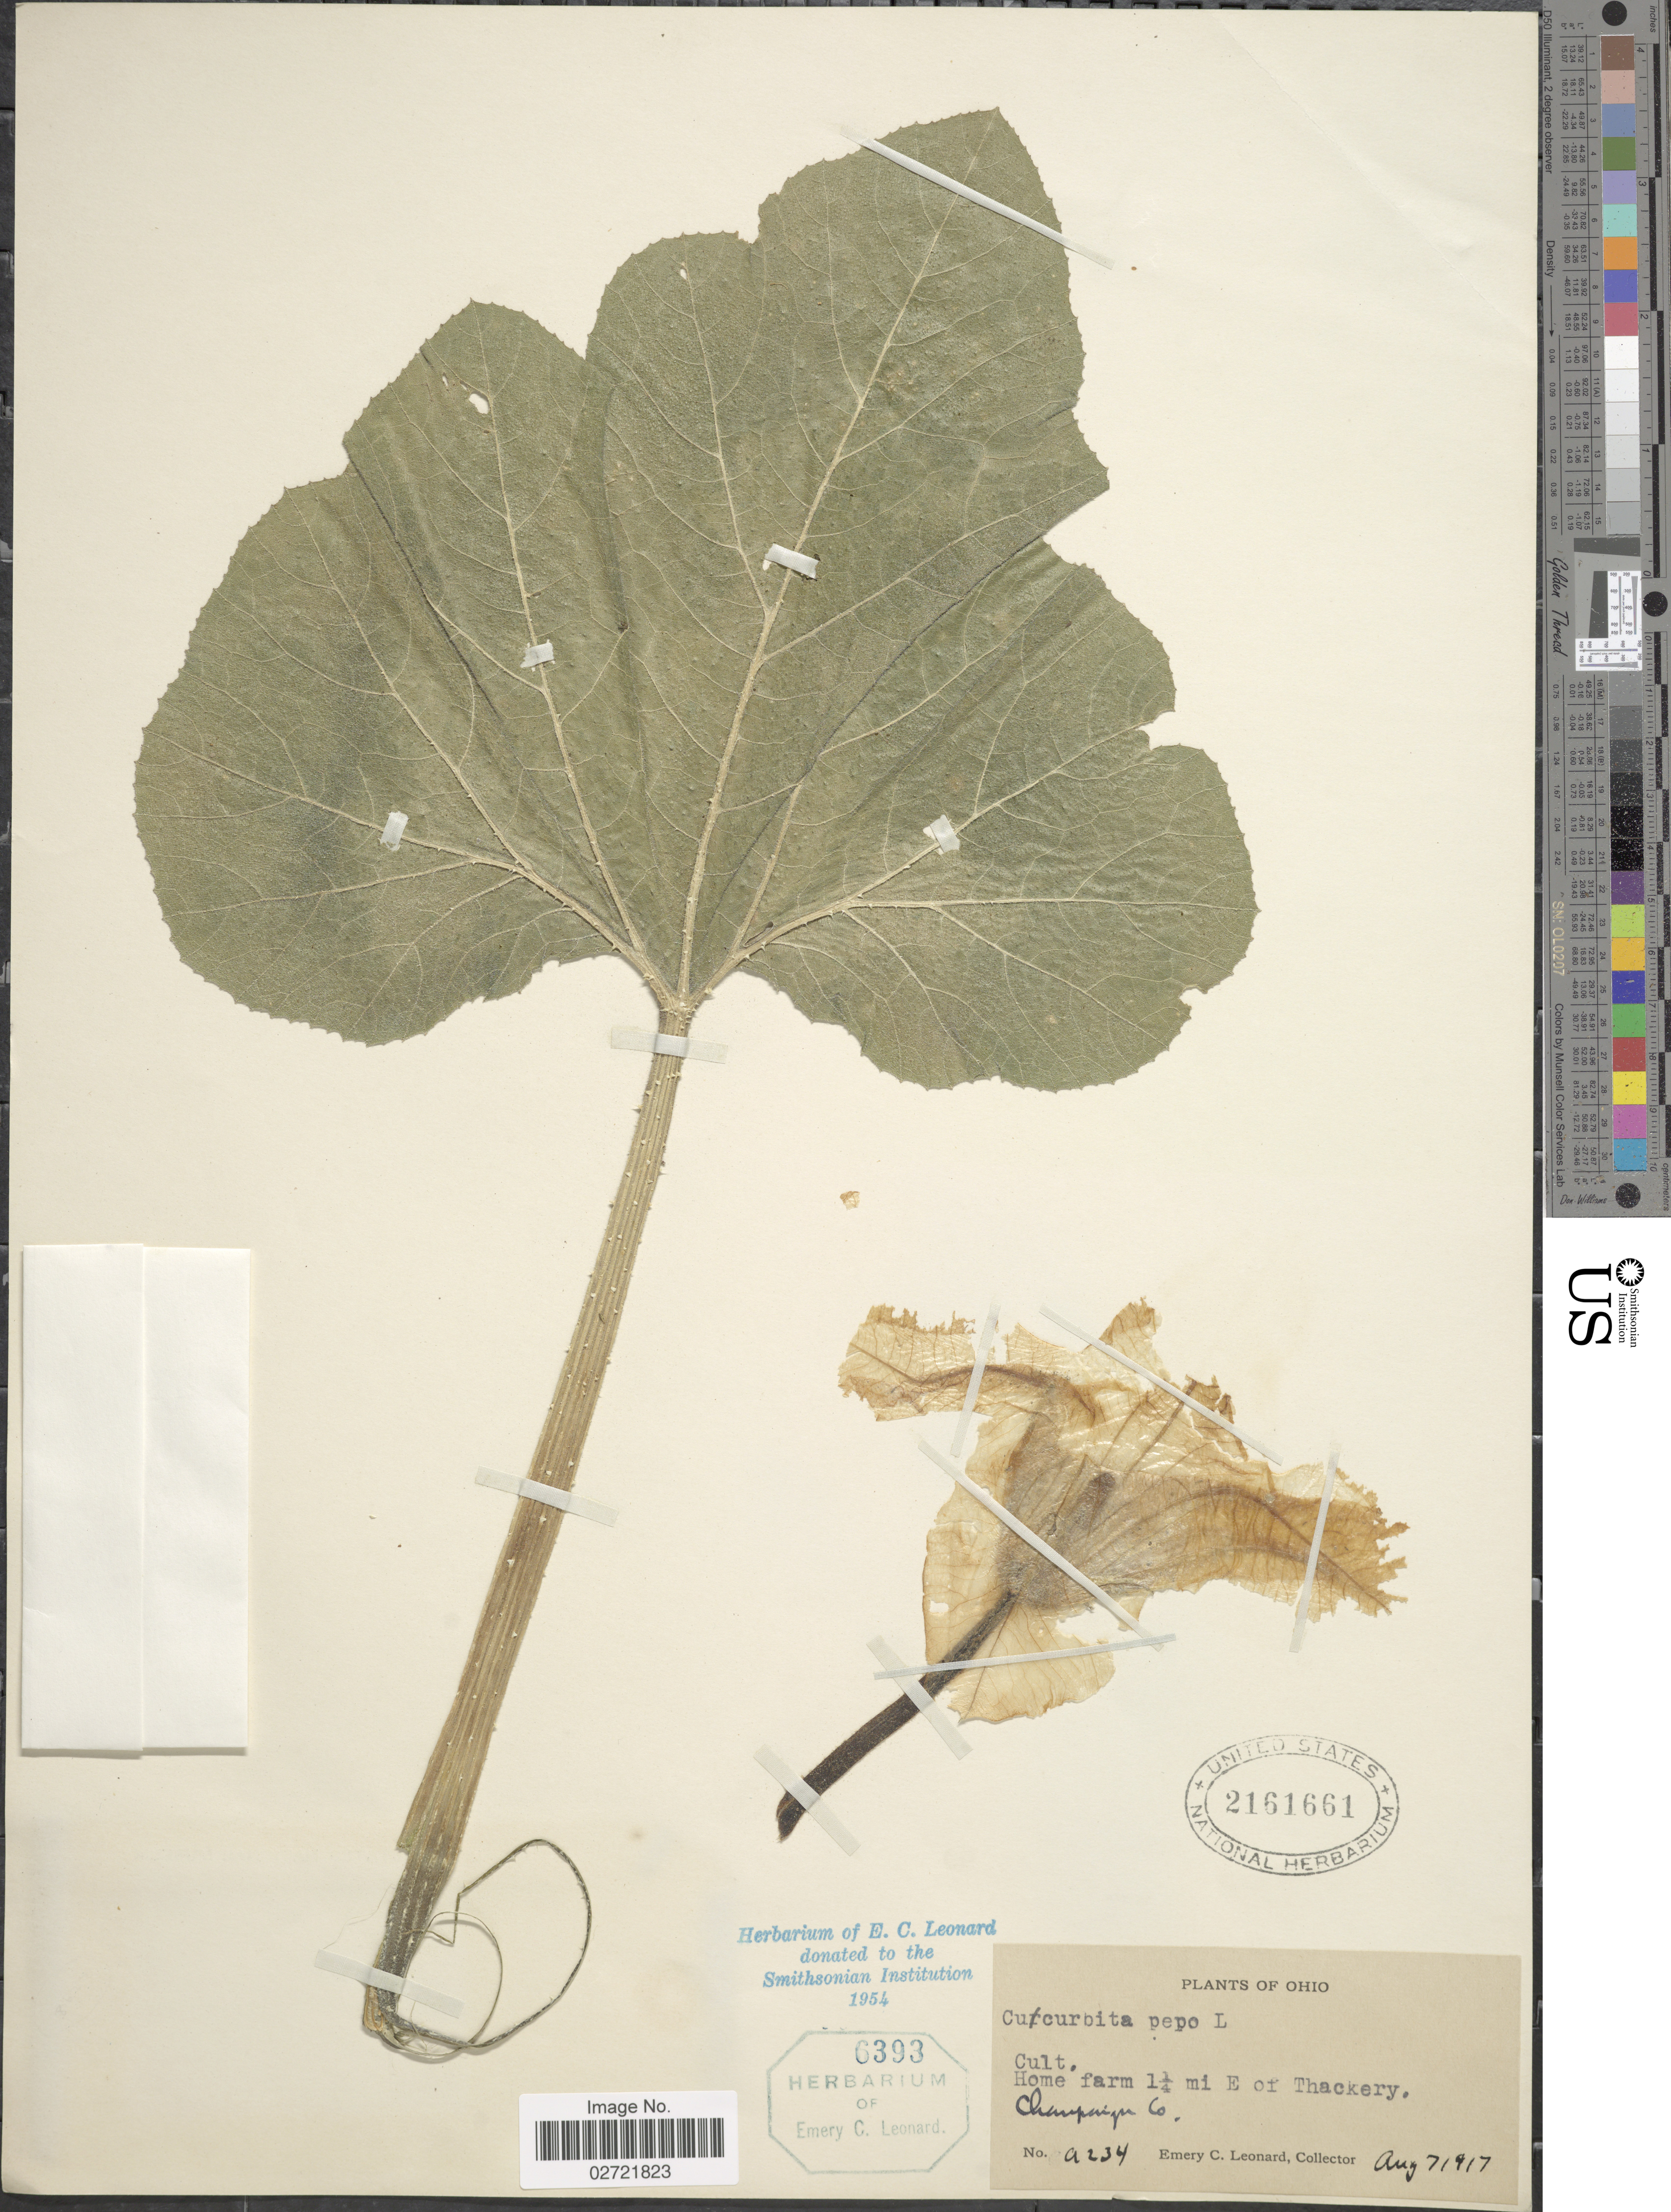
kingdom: Plantae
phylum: Tracheophyta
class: Magnoliopsida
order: Cucurbitales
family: Cucurbitaceae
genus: Cucurbita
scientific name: Cucurbita moschata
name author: (Duch.) Poir.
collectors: E. C. Leonard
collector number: a 234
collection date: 1917-08-07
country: United States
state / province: Ohio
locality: Cult. Home farm 1¼ mi E of Thackery, Champaign Co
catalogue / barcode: US 2161661